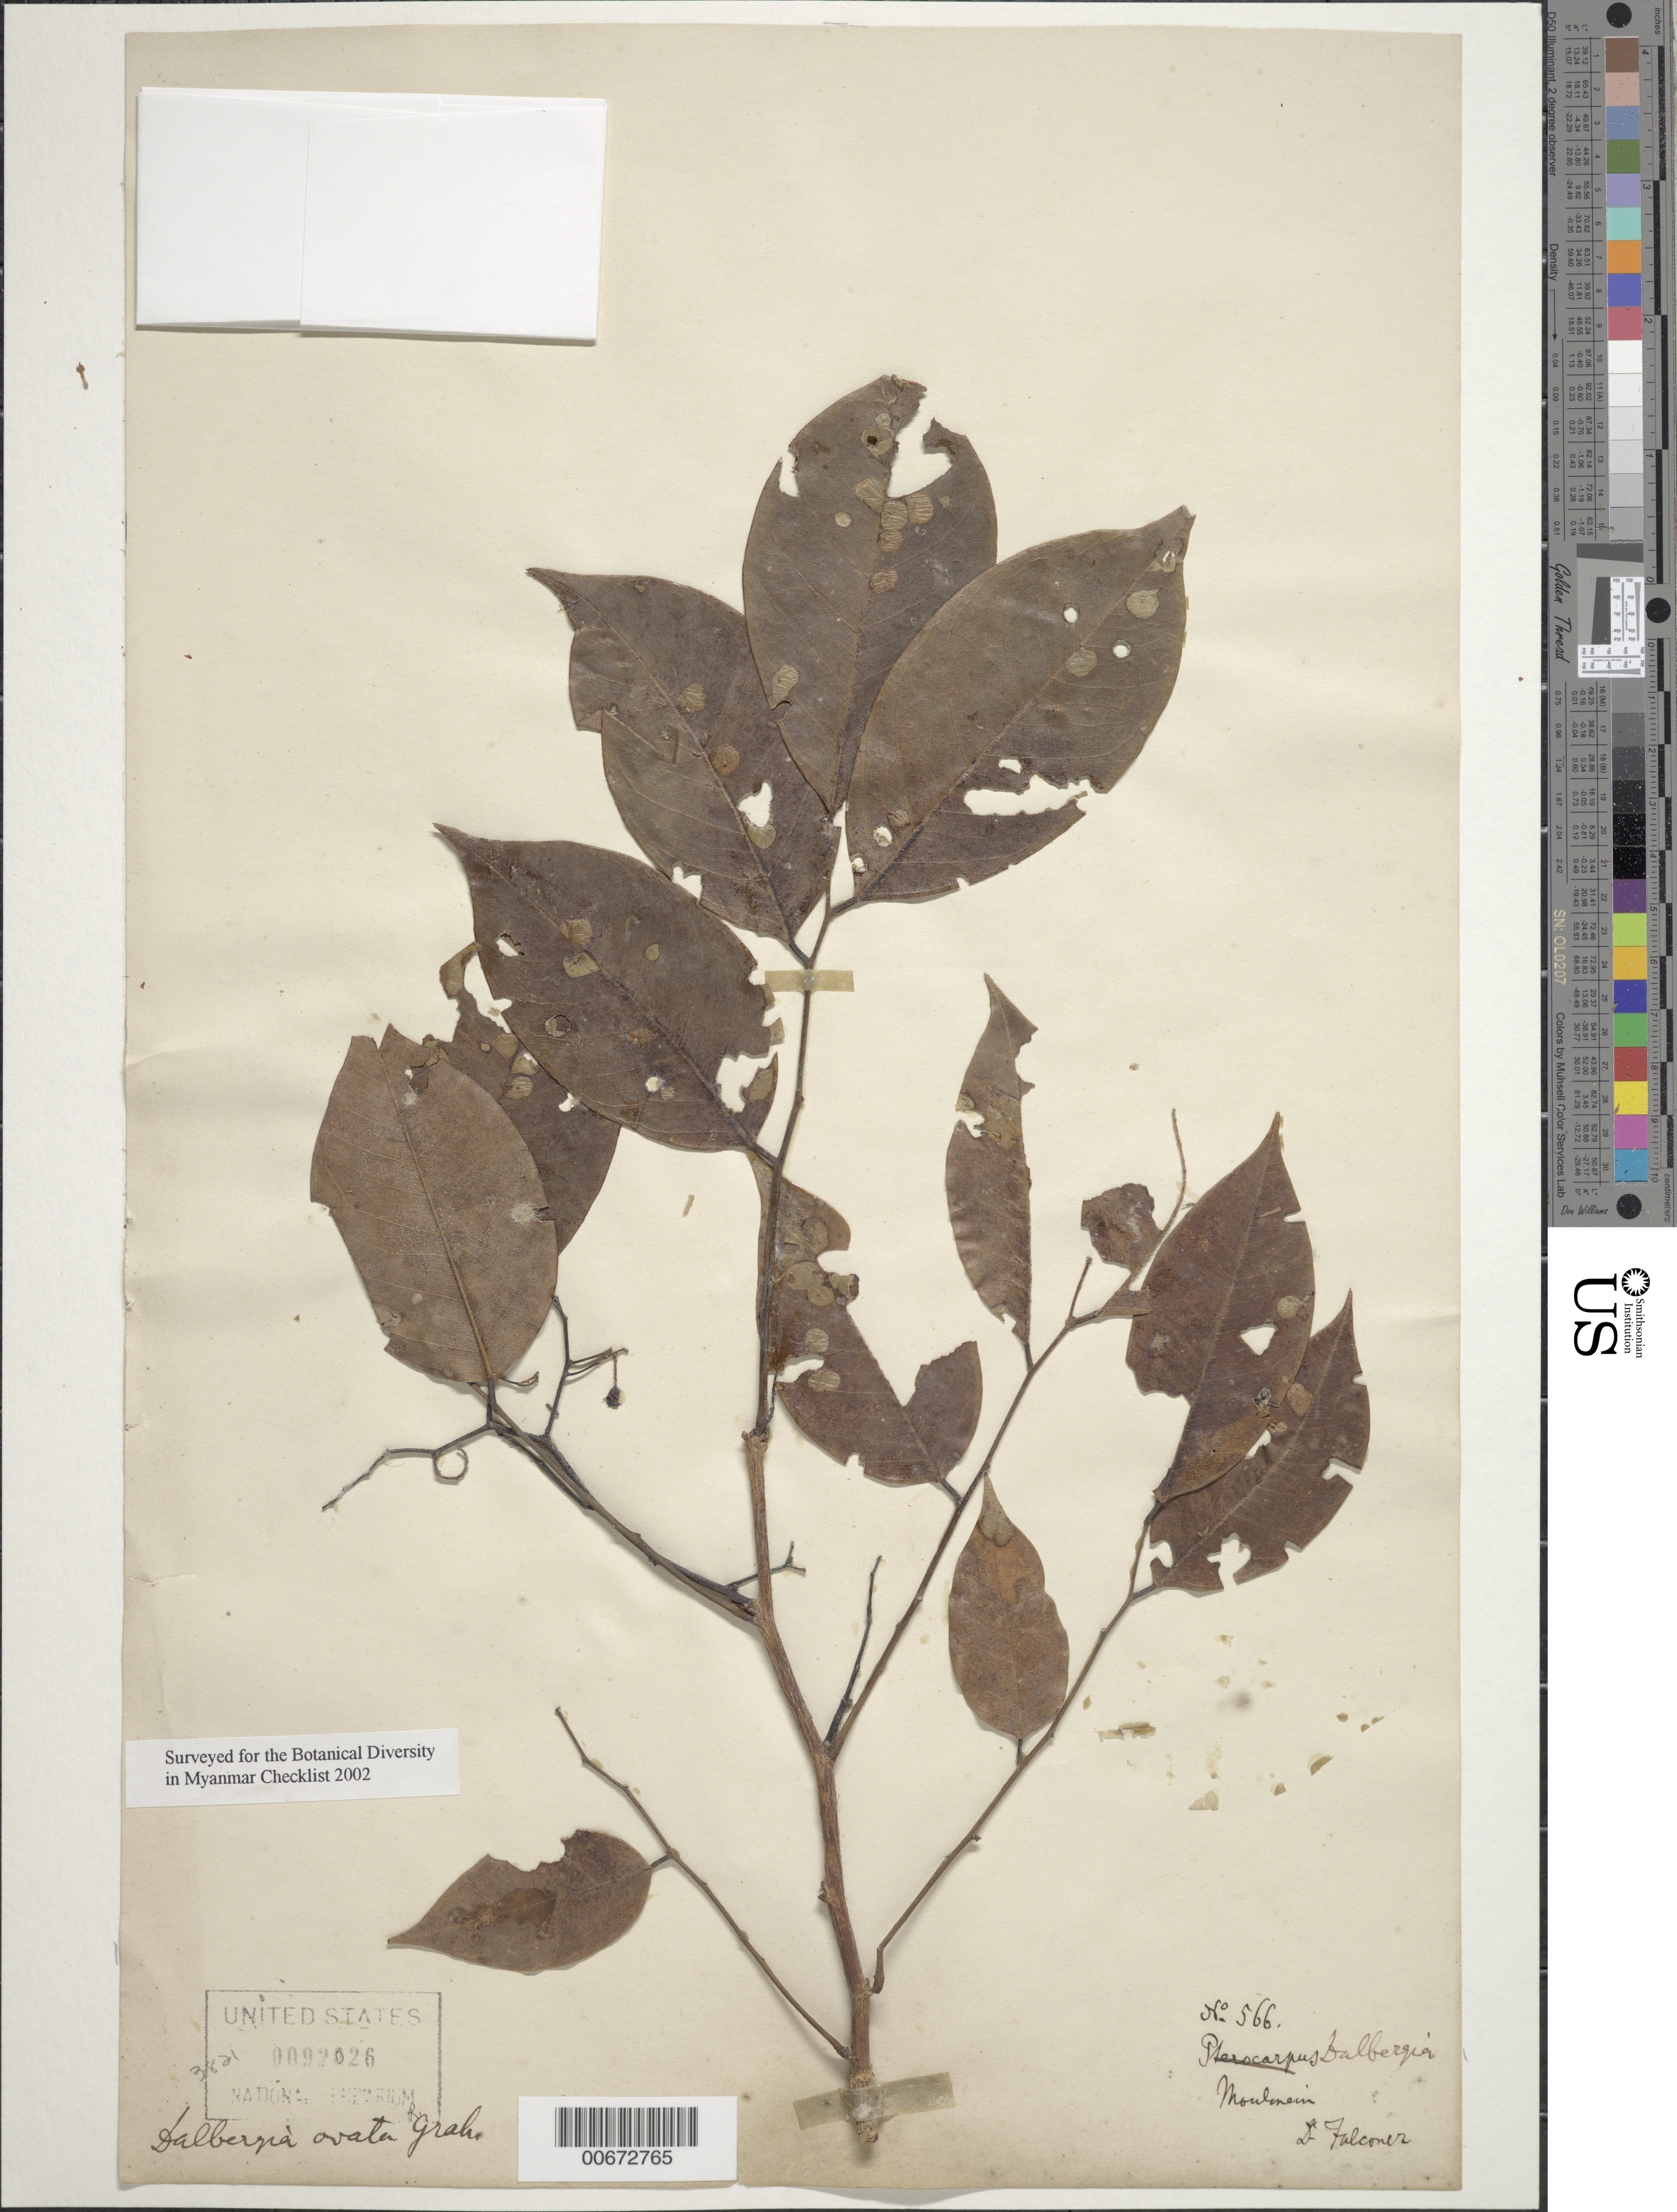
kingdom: Plantae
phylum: Tracheophyta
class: Magnoliopsida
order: Fabales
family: Fabaceae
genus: Dalbergia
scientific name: Dalbergia ovata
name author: Graham ex Benth.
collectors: H. Falconer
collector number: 566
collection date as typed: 23 Jan 1849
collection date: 1849-01-23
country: Myanmar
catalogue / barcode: US 92026